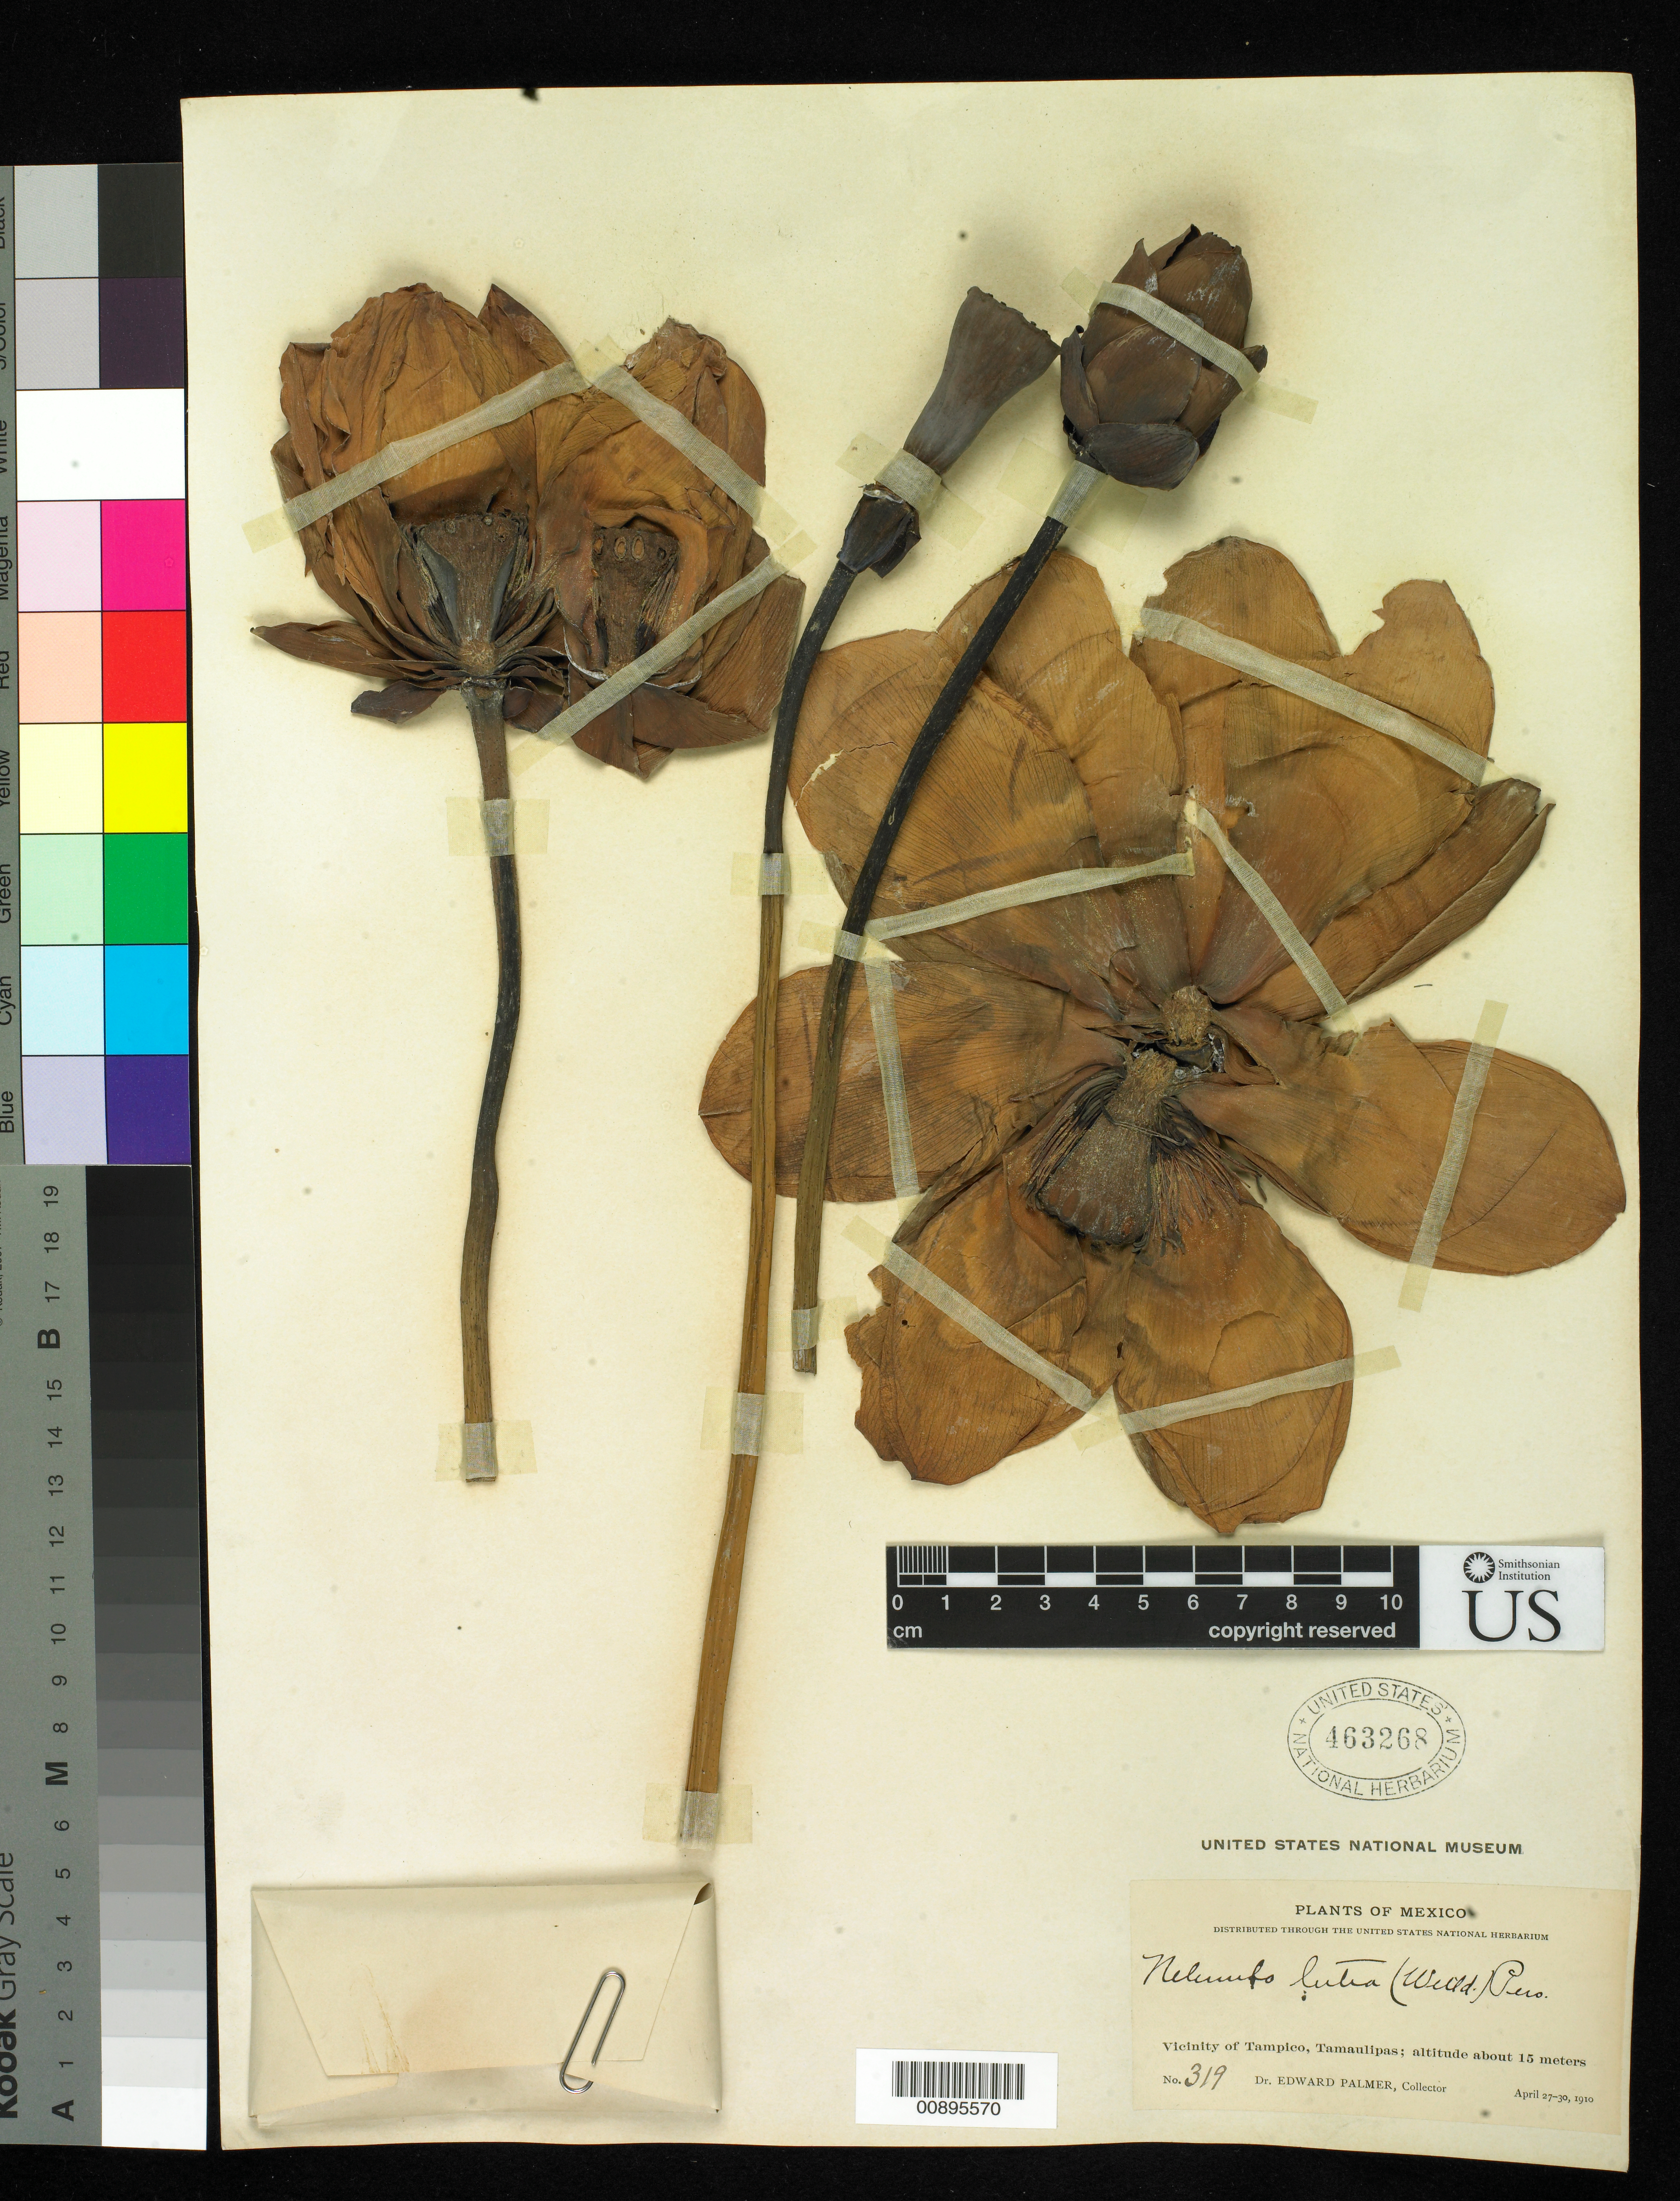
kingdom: Plantae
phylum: Tracheophyta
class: Magnoliopsida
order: Nymphaeales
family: Nymphaeaceae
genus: Nymphaea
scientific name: Nymphaea lutea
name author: L.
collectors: E. Palmer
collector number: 319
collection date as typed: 27 Apr 1910 to 30 Apr 1910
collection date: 1910-04-27/1910-04-30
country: Mexico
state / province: Tamaulipas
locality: Vicinity of Tampico, Tamaulipas.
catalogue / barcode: US 463268